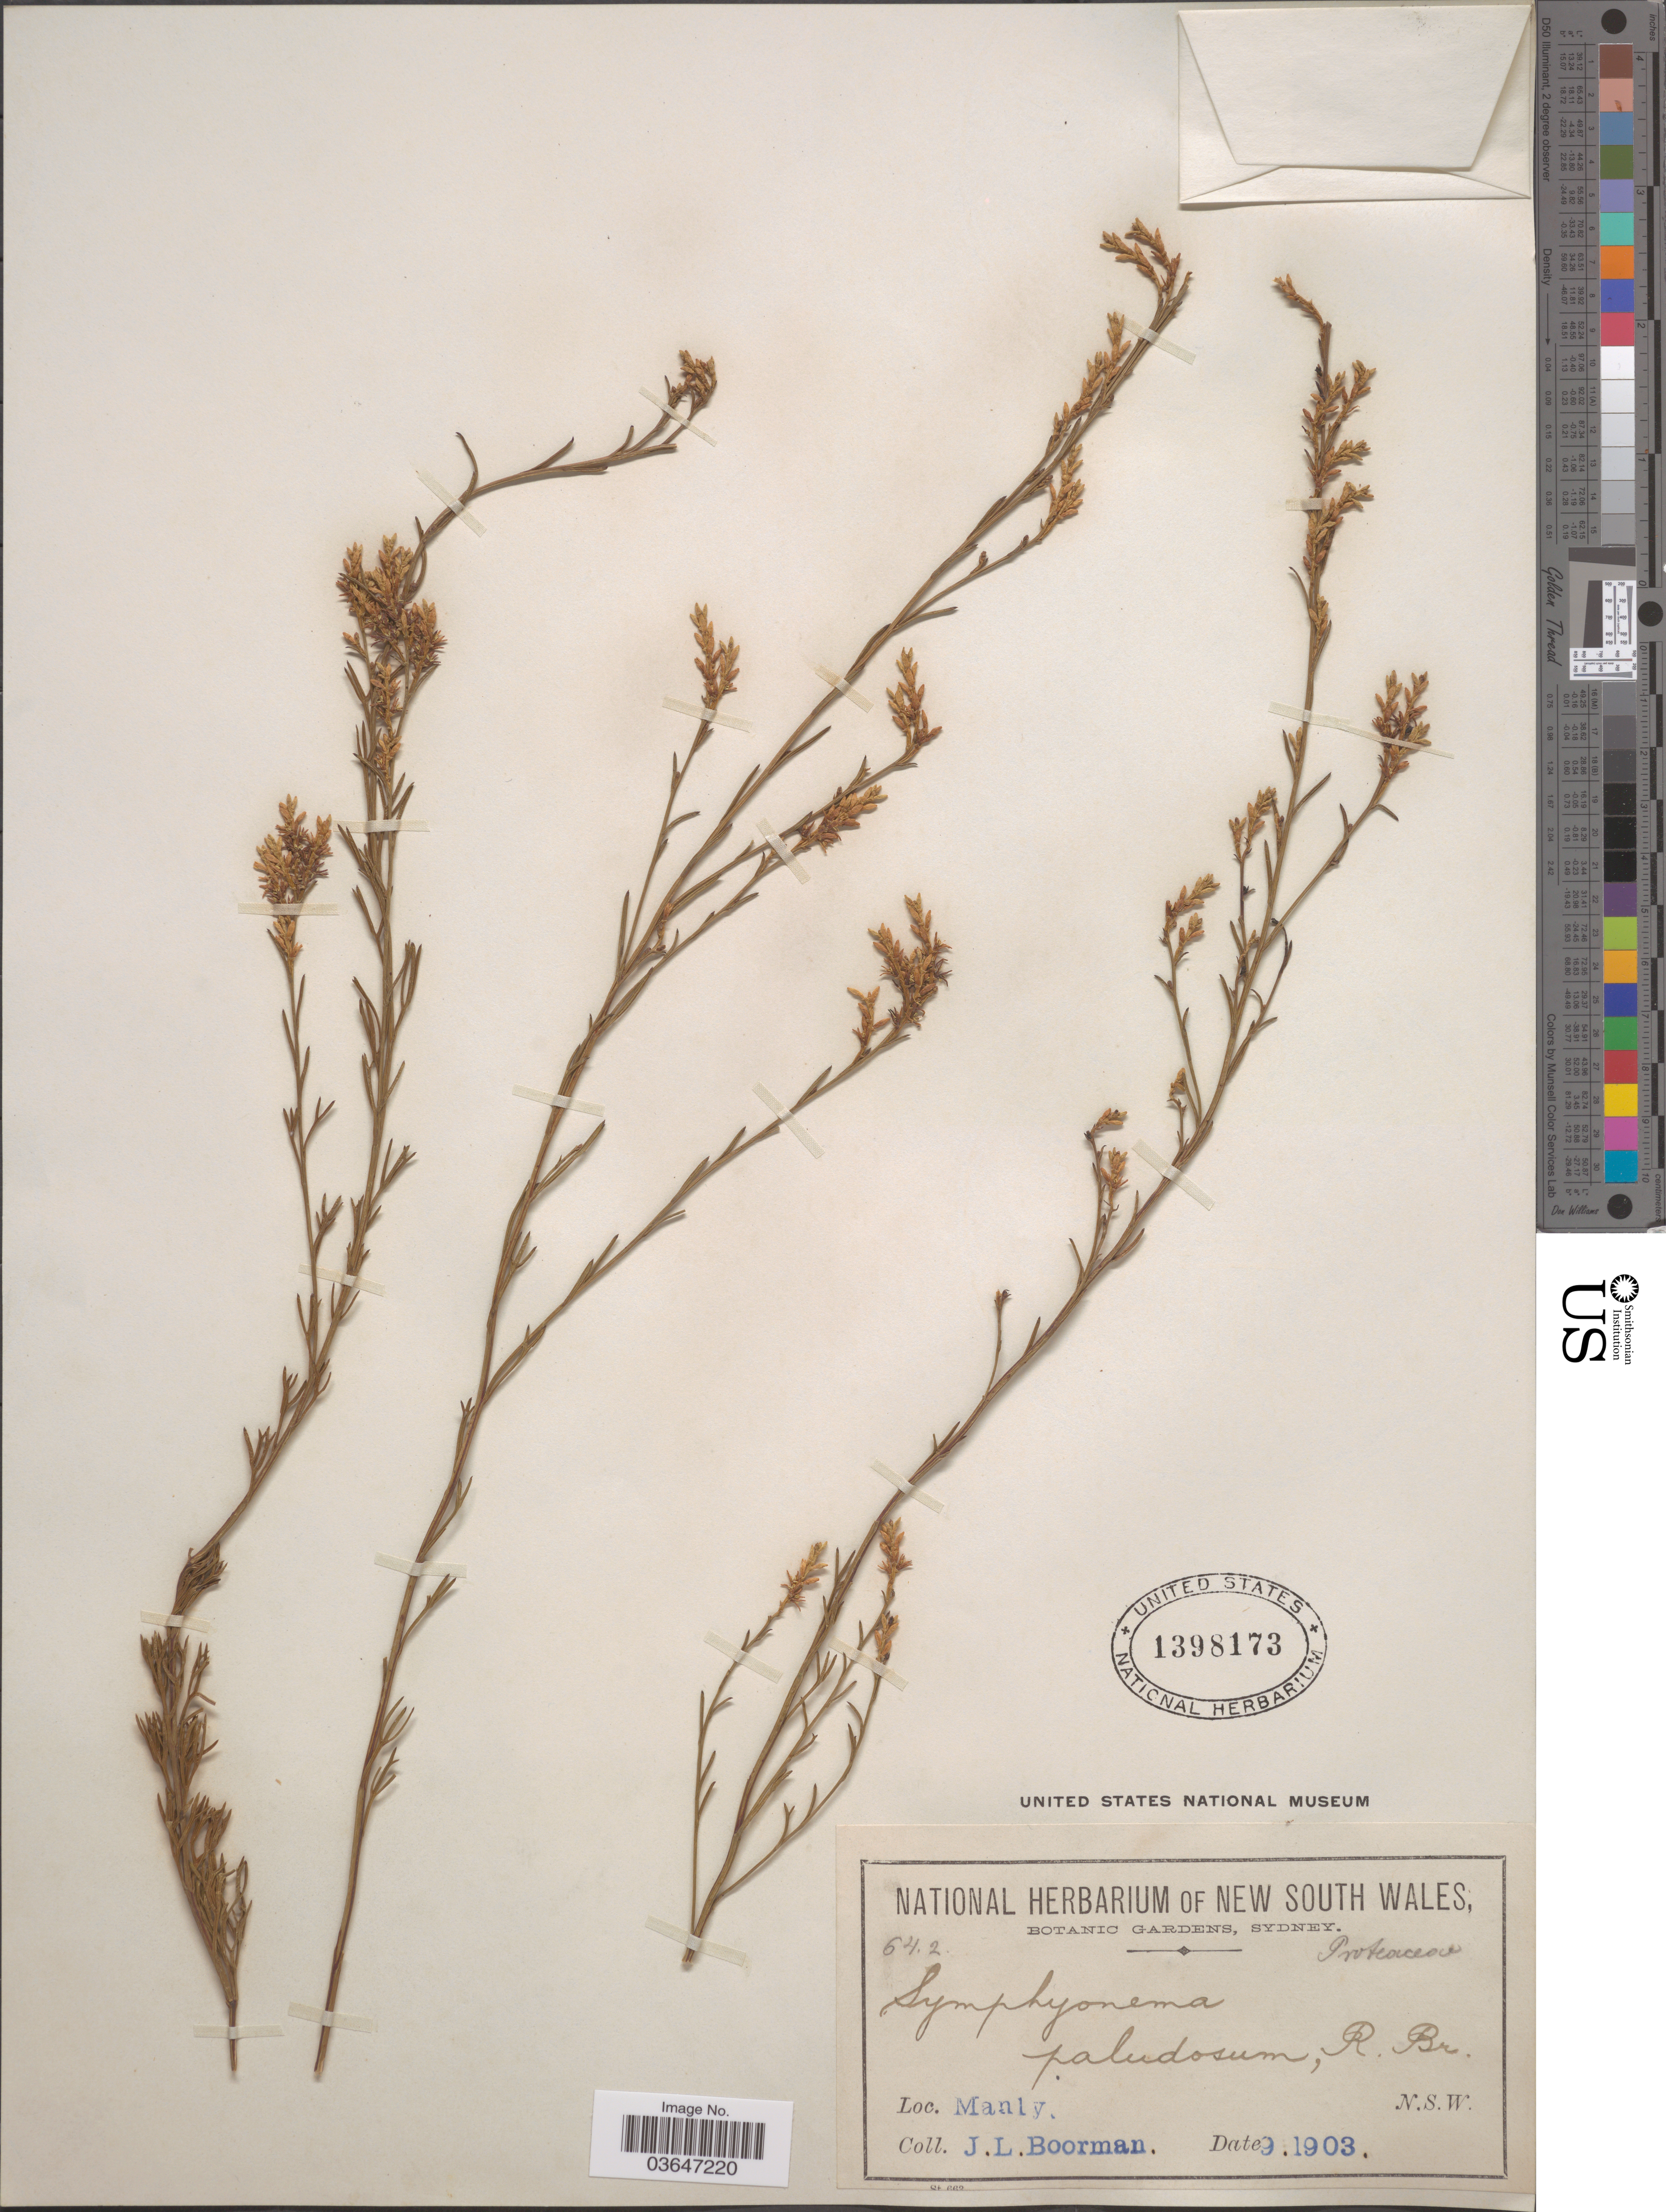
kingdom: Plantae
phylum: Tracheophyta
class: Magnoliopsida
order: Proteales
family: Proteaceae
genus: Symphyonema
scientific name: Symphyonema paludosum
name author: R. Br.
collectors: J. Boorman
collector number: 642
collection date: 1903-09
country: Australia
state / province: New South Wales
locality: Manly.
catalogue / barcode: US 1398173